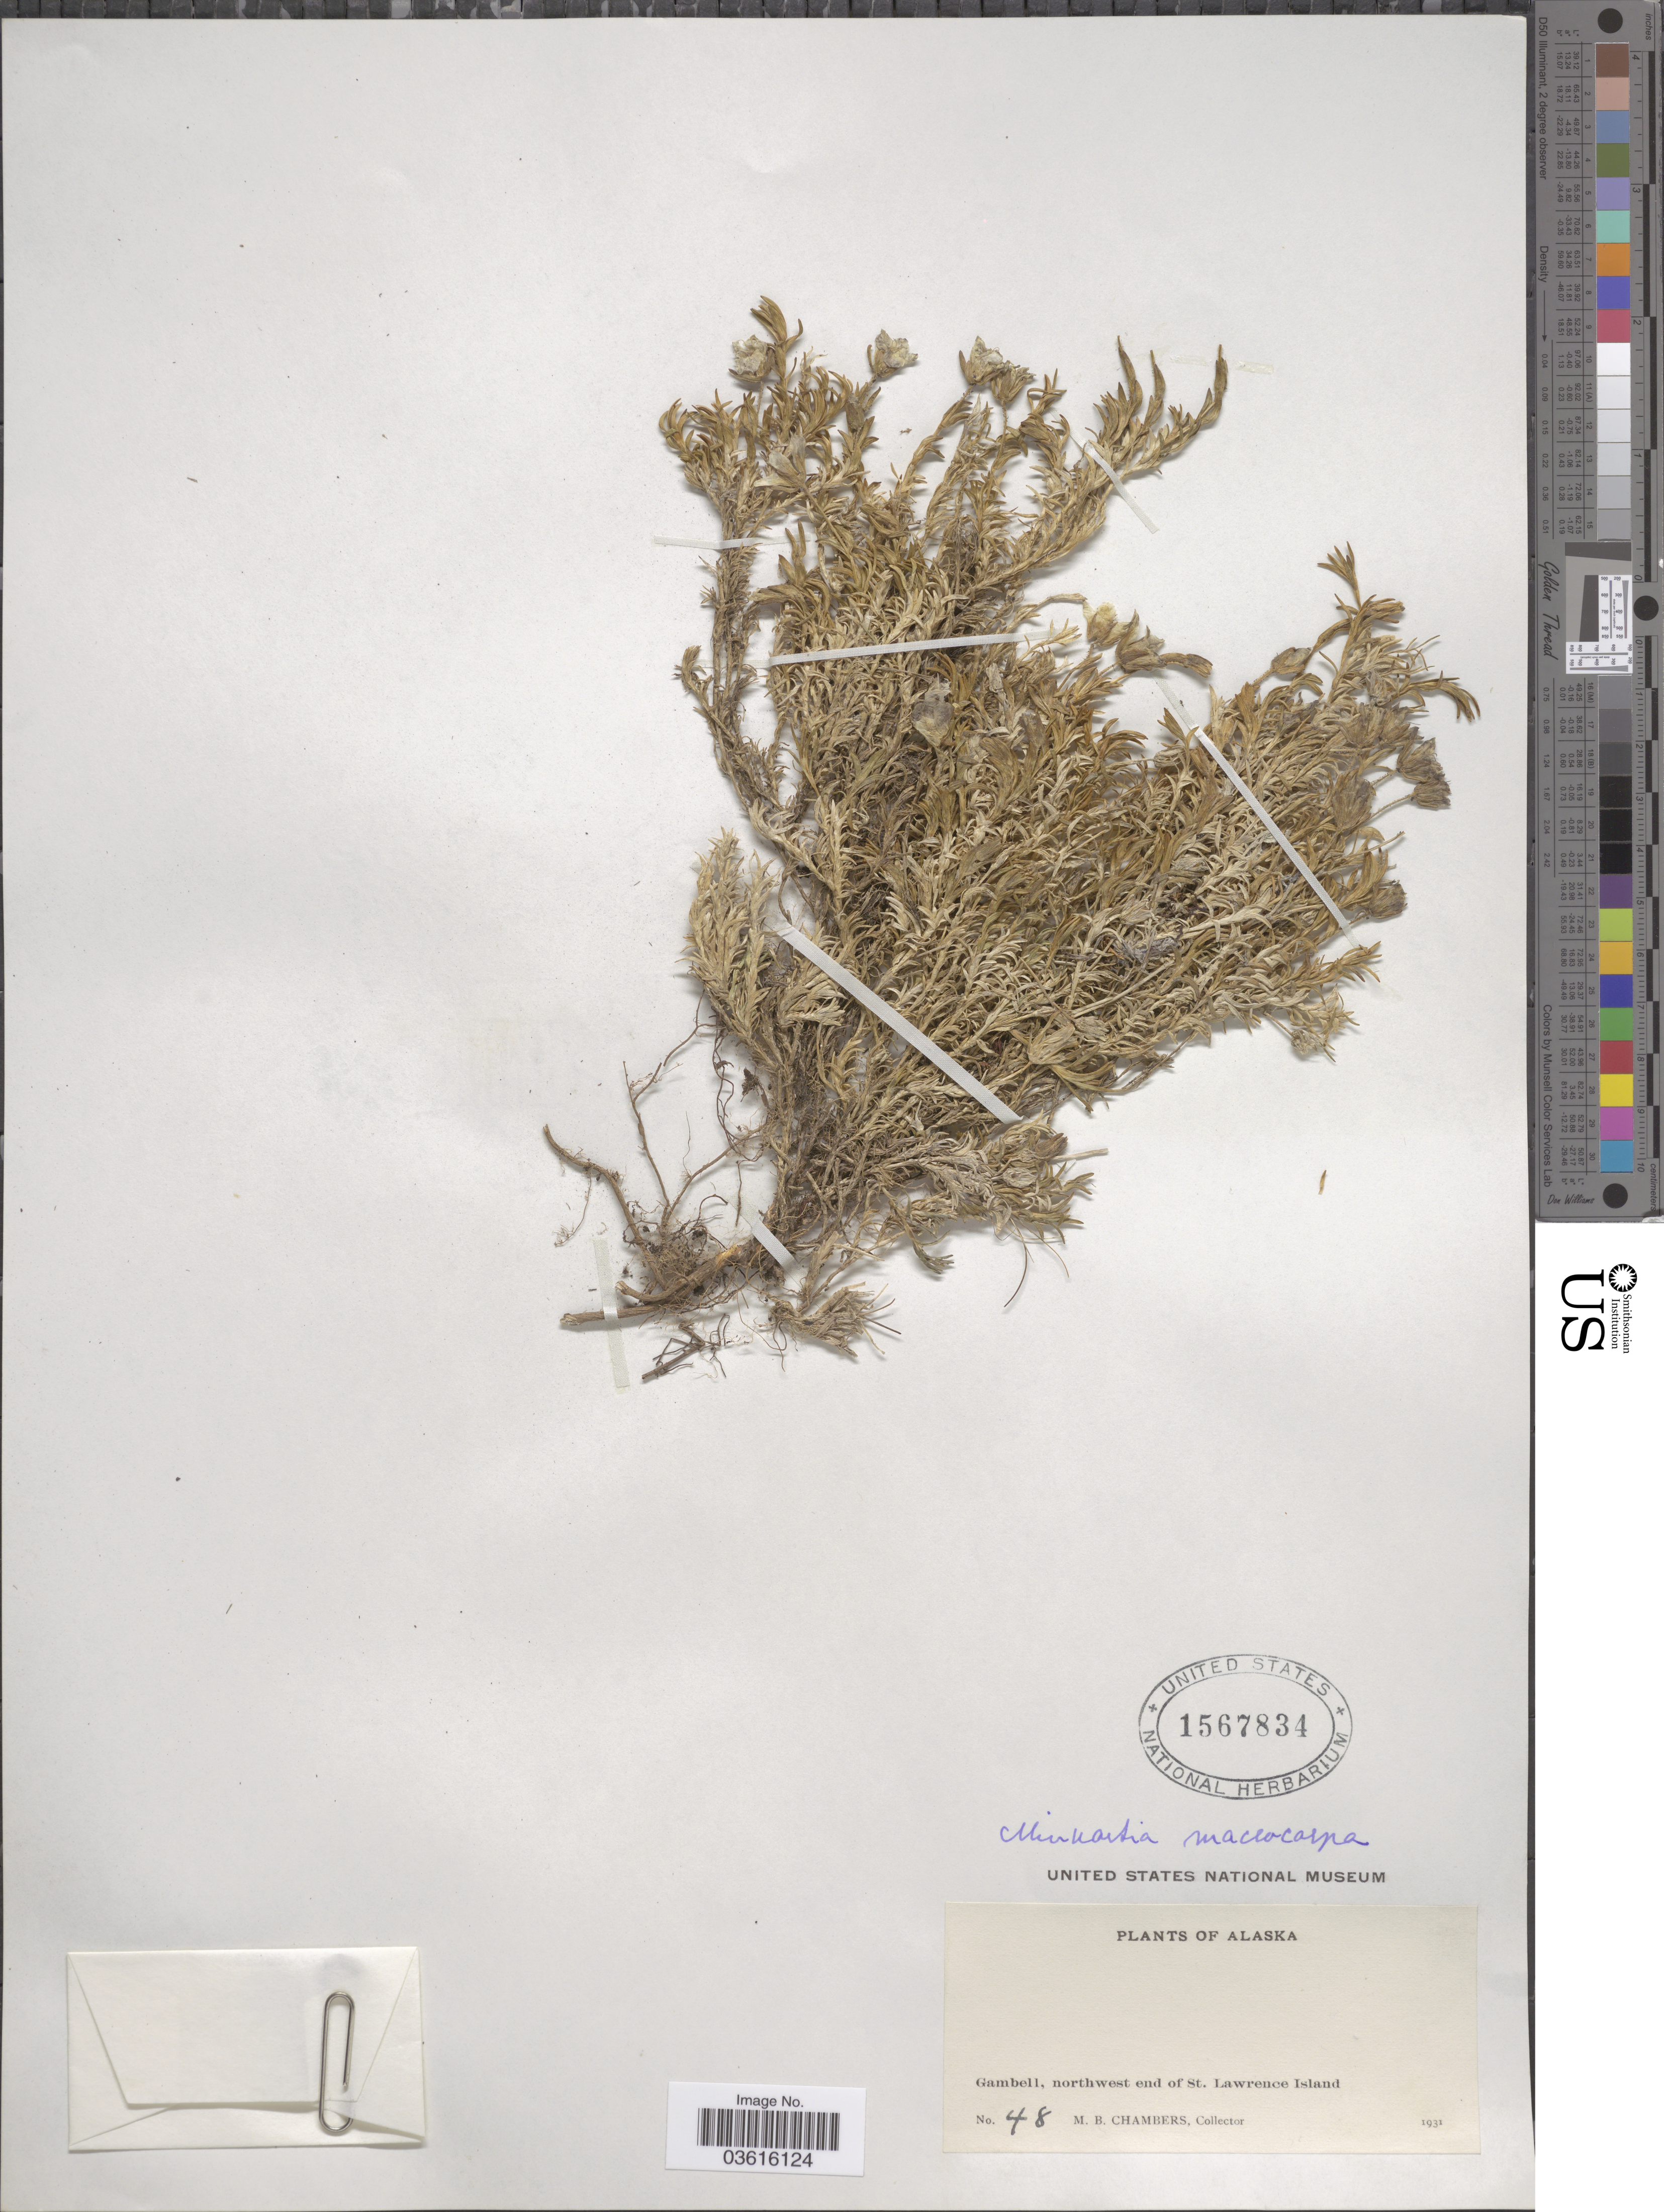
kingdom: Plantae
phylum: Tracheophyta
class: Magnoliopsida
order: Caryophyllales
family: Caryophyllaceae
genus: Pseudocherleria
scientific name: Pseudocherleria macrocarpa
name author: (Pursh) Dillenb. & Kadereit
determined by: U.S. National Herbarium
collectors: M. Chambers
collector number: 48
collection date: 1931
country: United States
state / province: Alaska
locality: Gambell, northwest end of St. Lawrence Island.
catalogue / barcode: US 1567834